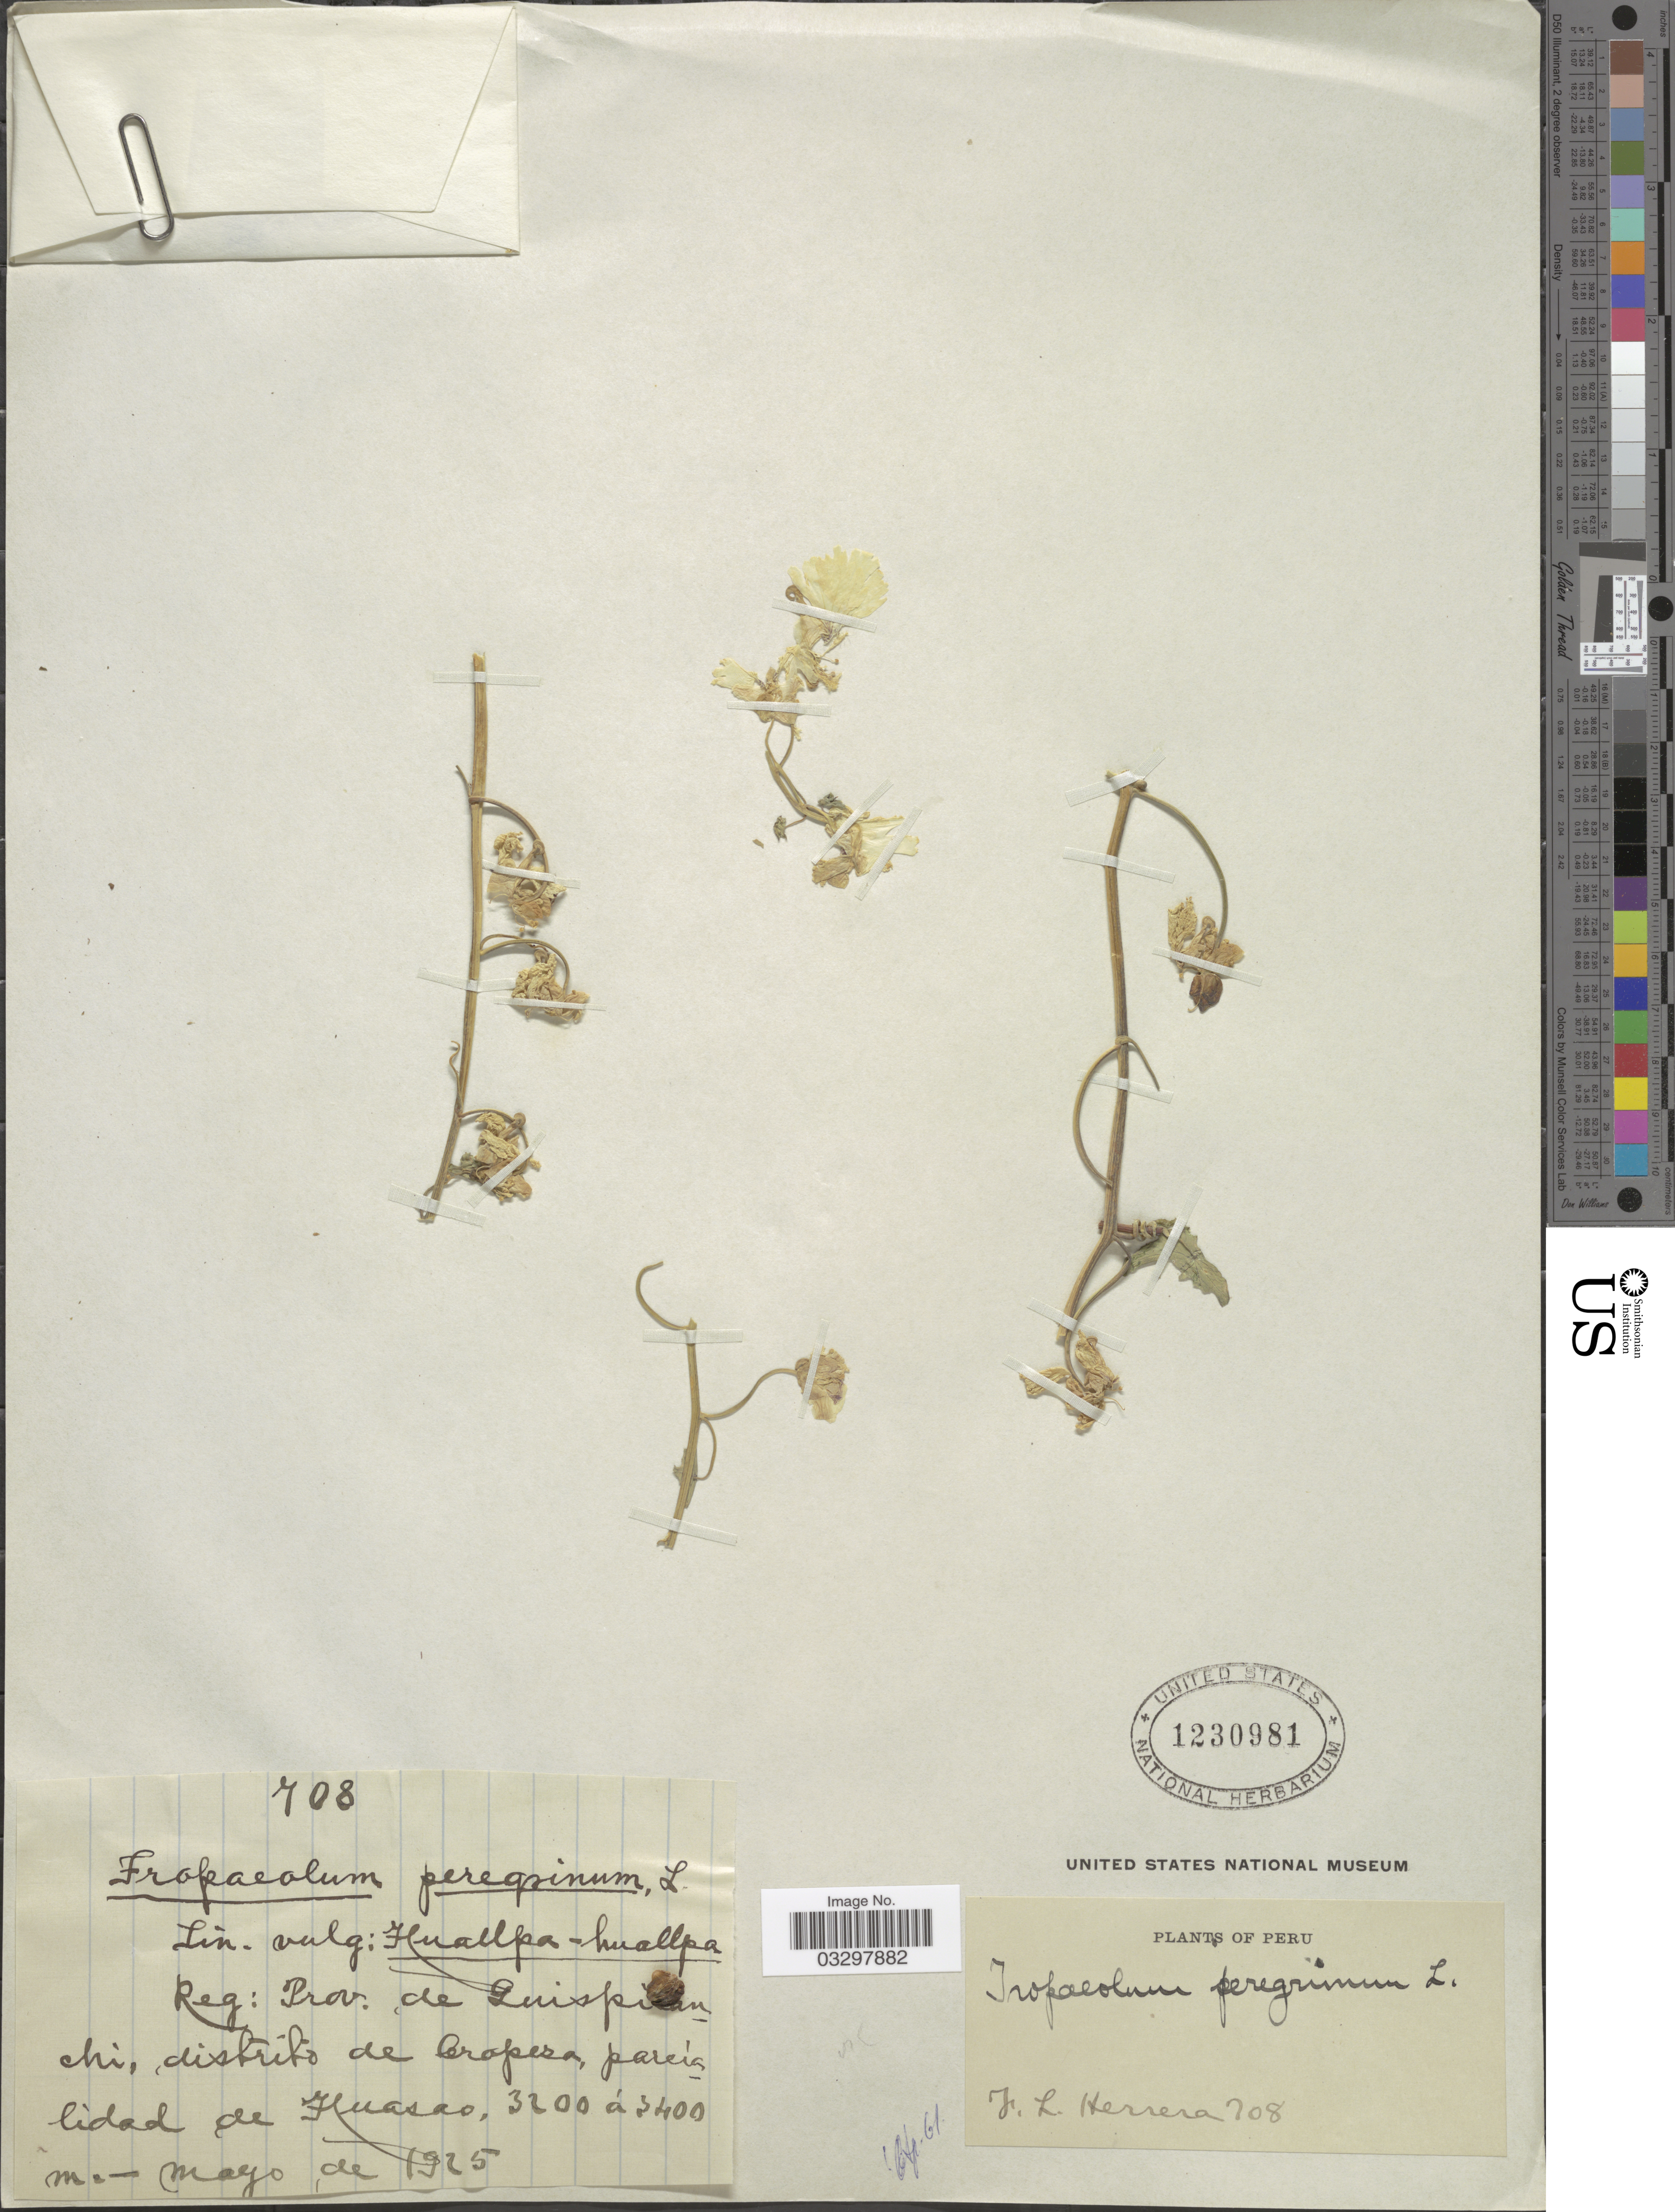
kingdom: Plantae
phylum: Tracheophyta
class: Magnoliopsida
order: Brassicales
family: Tropaeolaceae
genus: Tropaeolum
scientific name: Tropaeolum peregrinum var. peregrinum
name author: L.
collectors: J. L. Herrera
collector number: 708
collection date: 1925-05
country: Peru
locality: Reg: Prov. de Quispicanchi, distrito de Oropesa, pareia cidad de Huasao.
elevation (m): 3200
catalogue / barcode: US 1230981